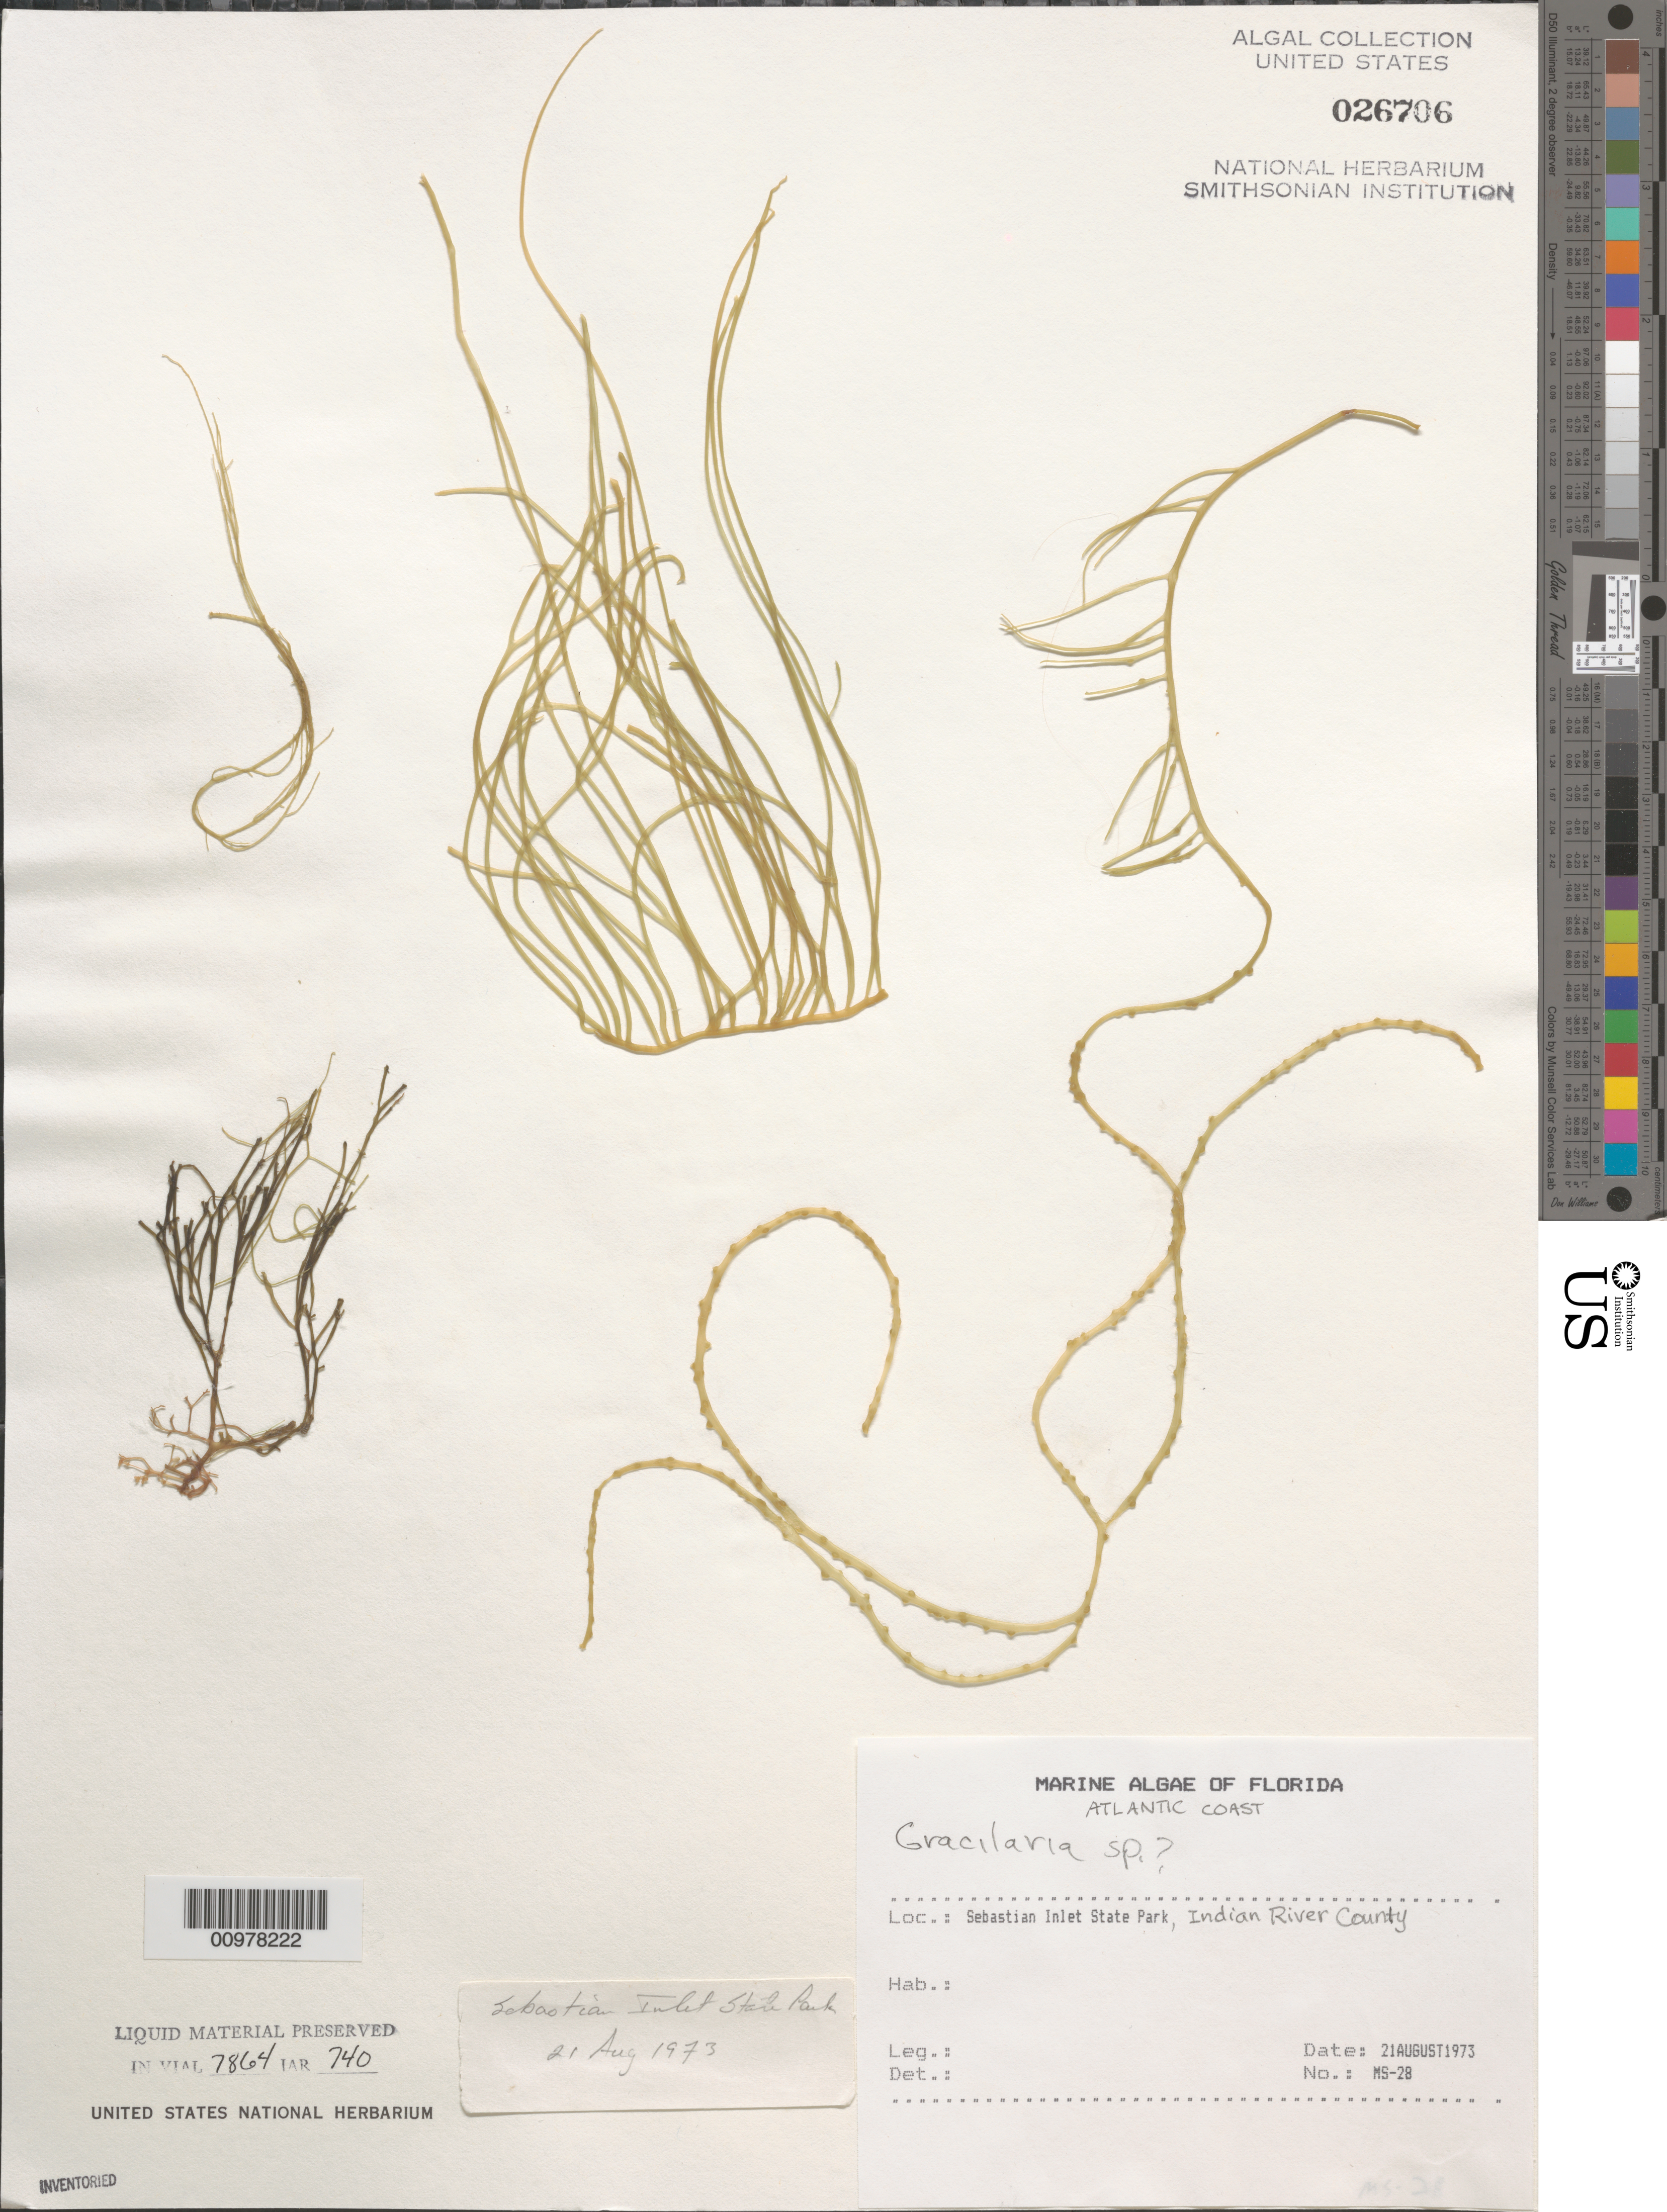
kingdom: Plantae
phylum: Rhodophyta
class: Florideophyceae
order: Gracilariales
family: Gracilariaceae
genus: Gracilaria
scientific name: Gracilaria sp.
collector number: MS-28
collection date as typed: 21 Aug 1973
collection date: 1973-08-21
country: United States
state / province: Florida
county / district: Indian River County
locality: Sebastian Inlet State Park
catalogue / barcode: US 26706